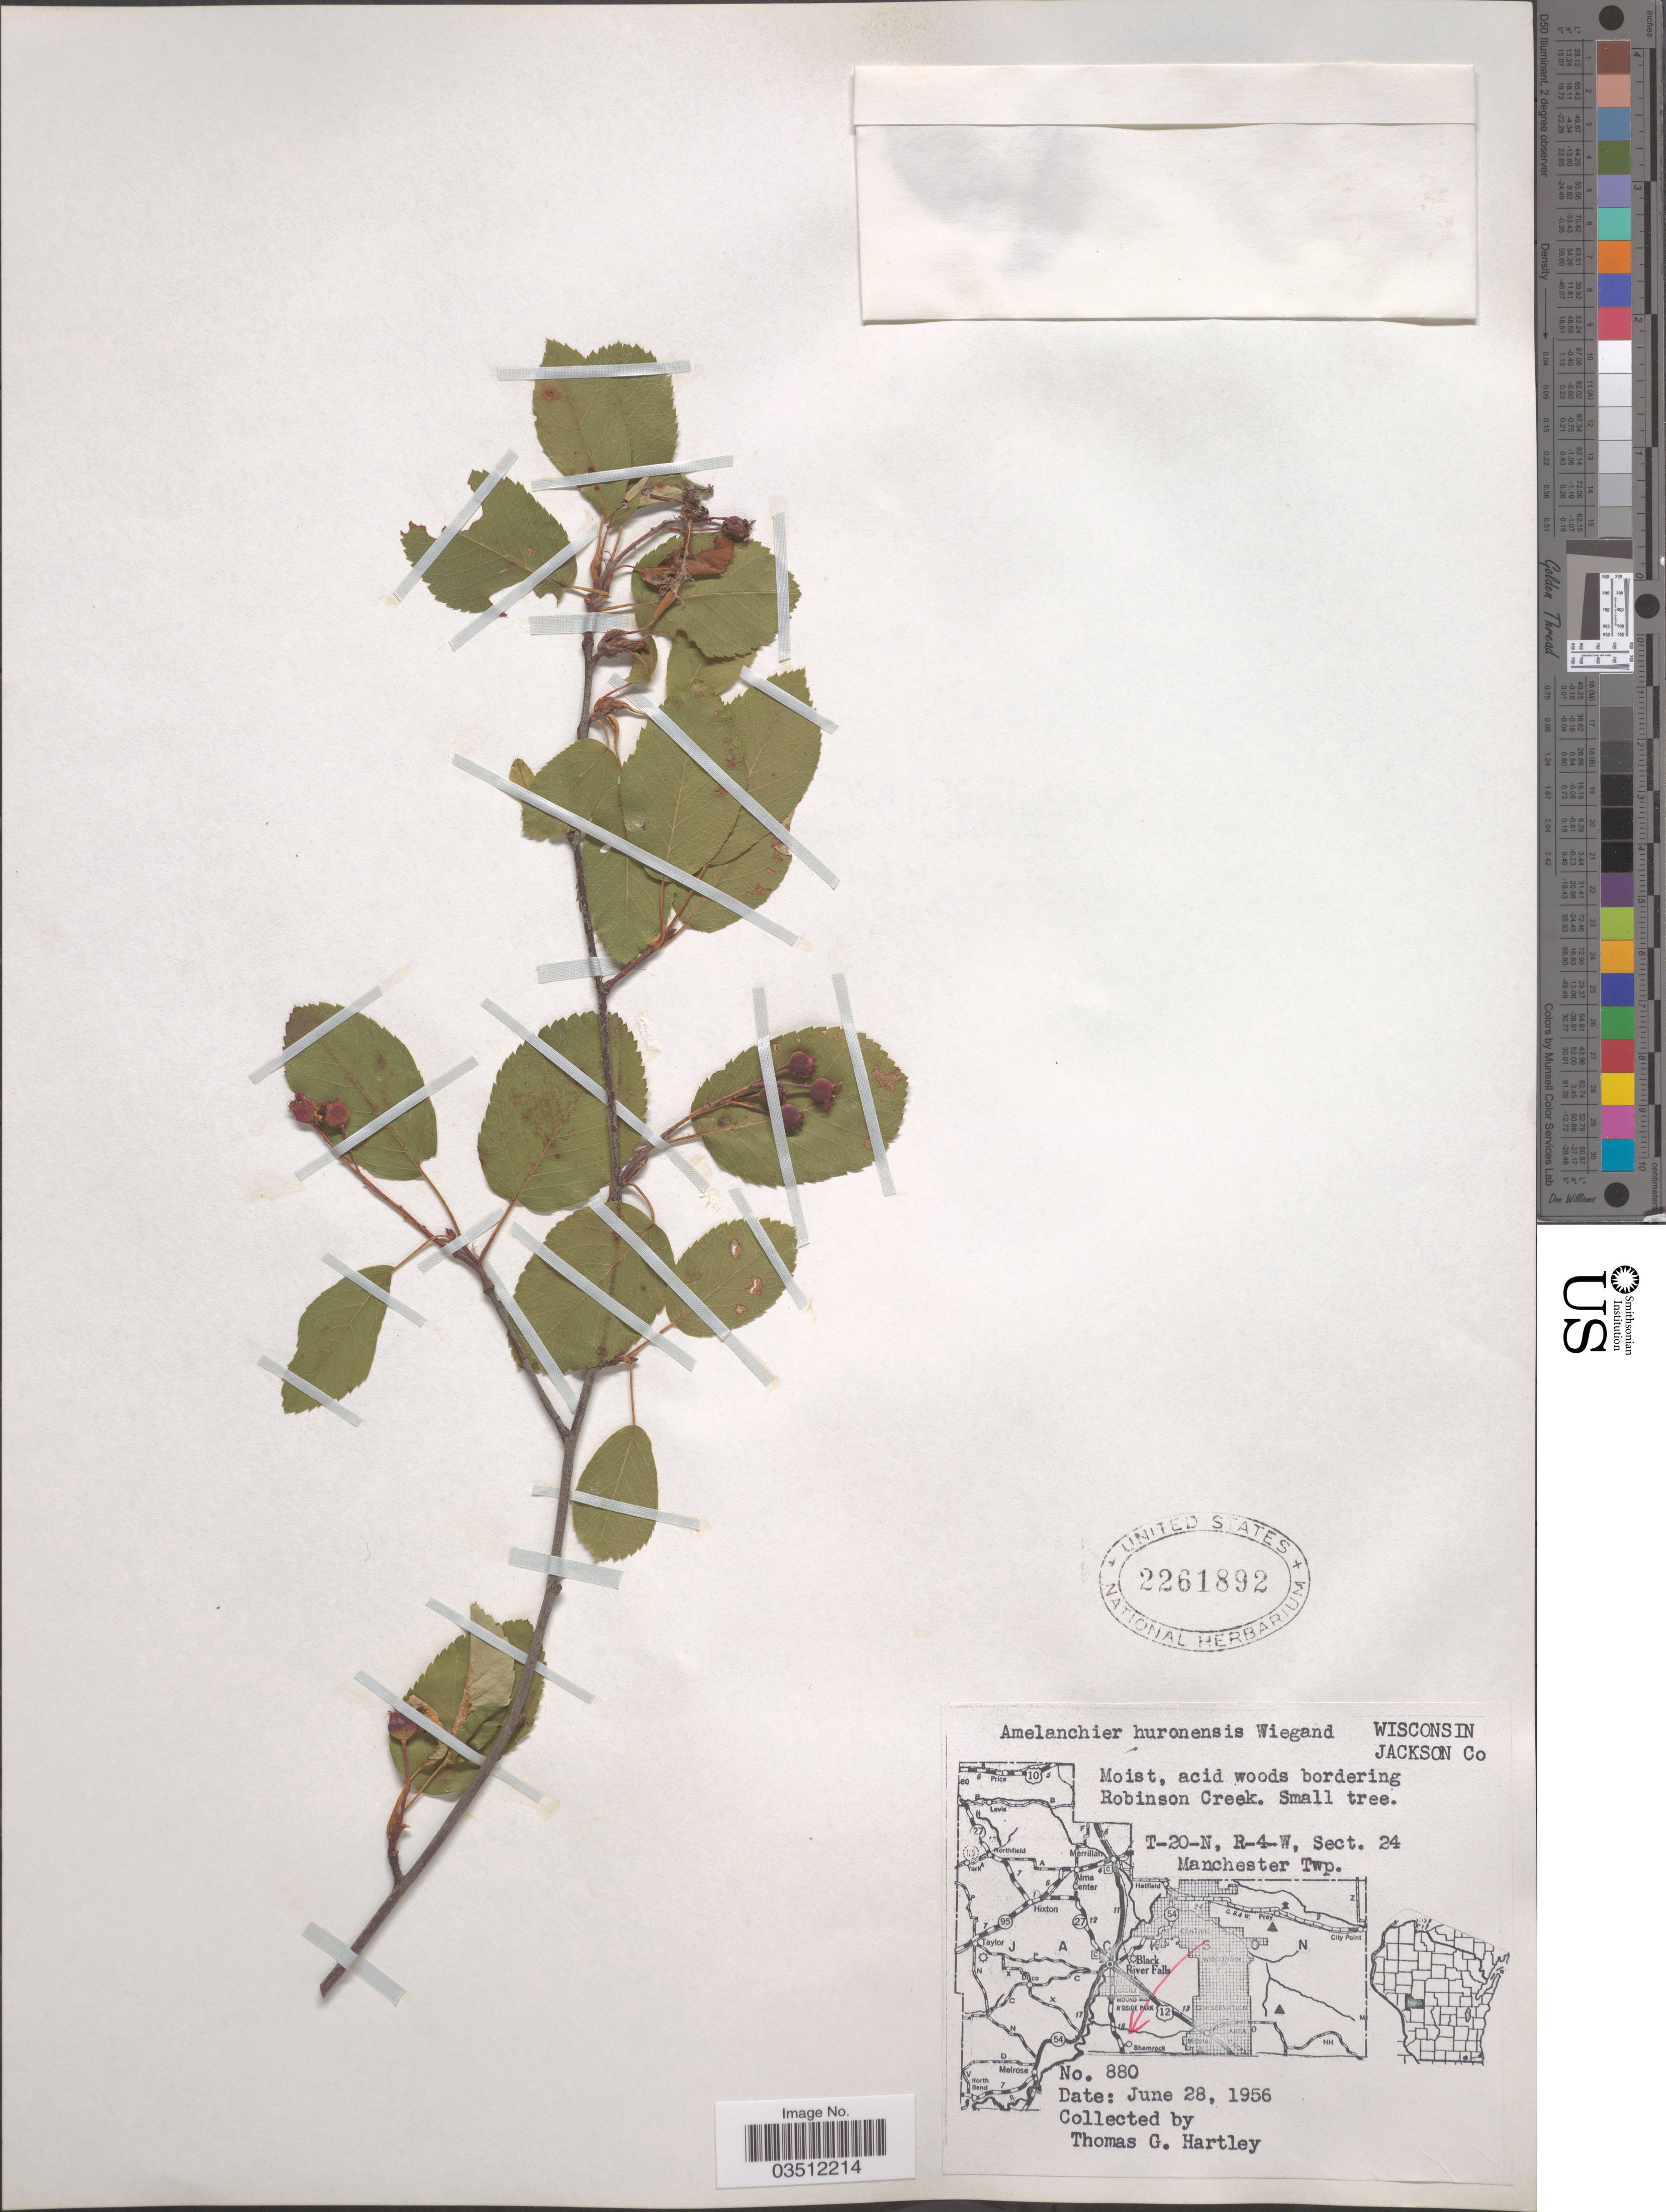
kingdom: Plantae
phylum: Tracheophyta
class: Magnoliopsida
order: Rosales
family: Rosaceae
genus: Amelanchier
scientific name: Amelanchier huronensis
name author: Wiegand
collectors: T. G. Hartley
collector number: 880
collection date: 1956-06-28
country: United States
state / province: Wisconsin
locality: Jackson Co. Robinson Creek. T-20-N, R-4-W, Sect. 24. Manchester Twp.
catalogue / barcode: US 2261892